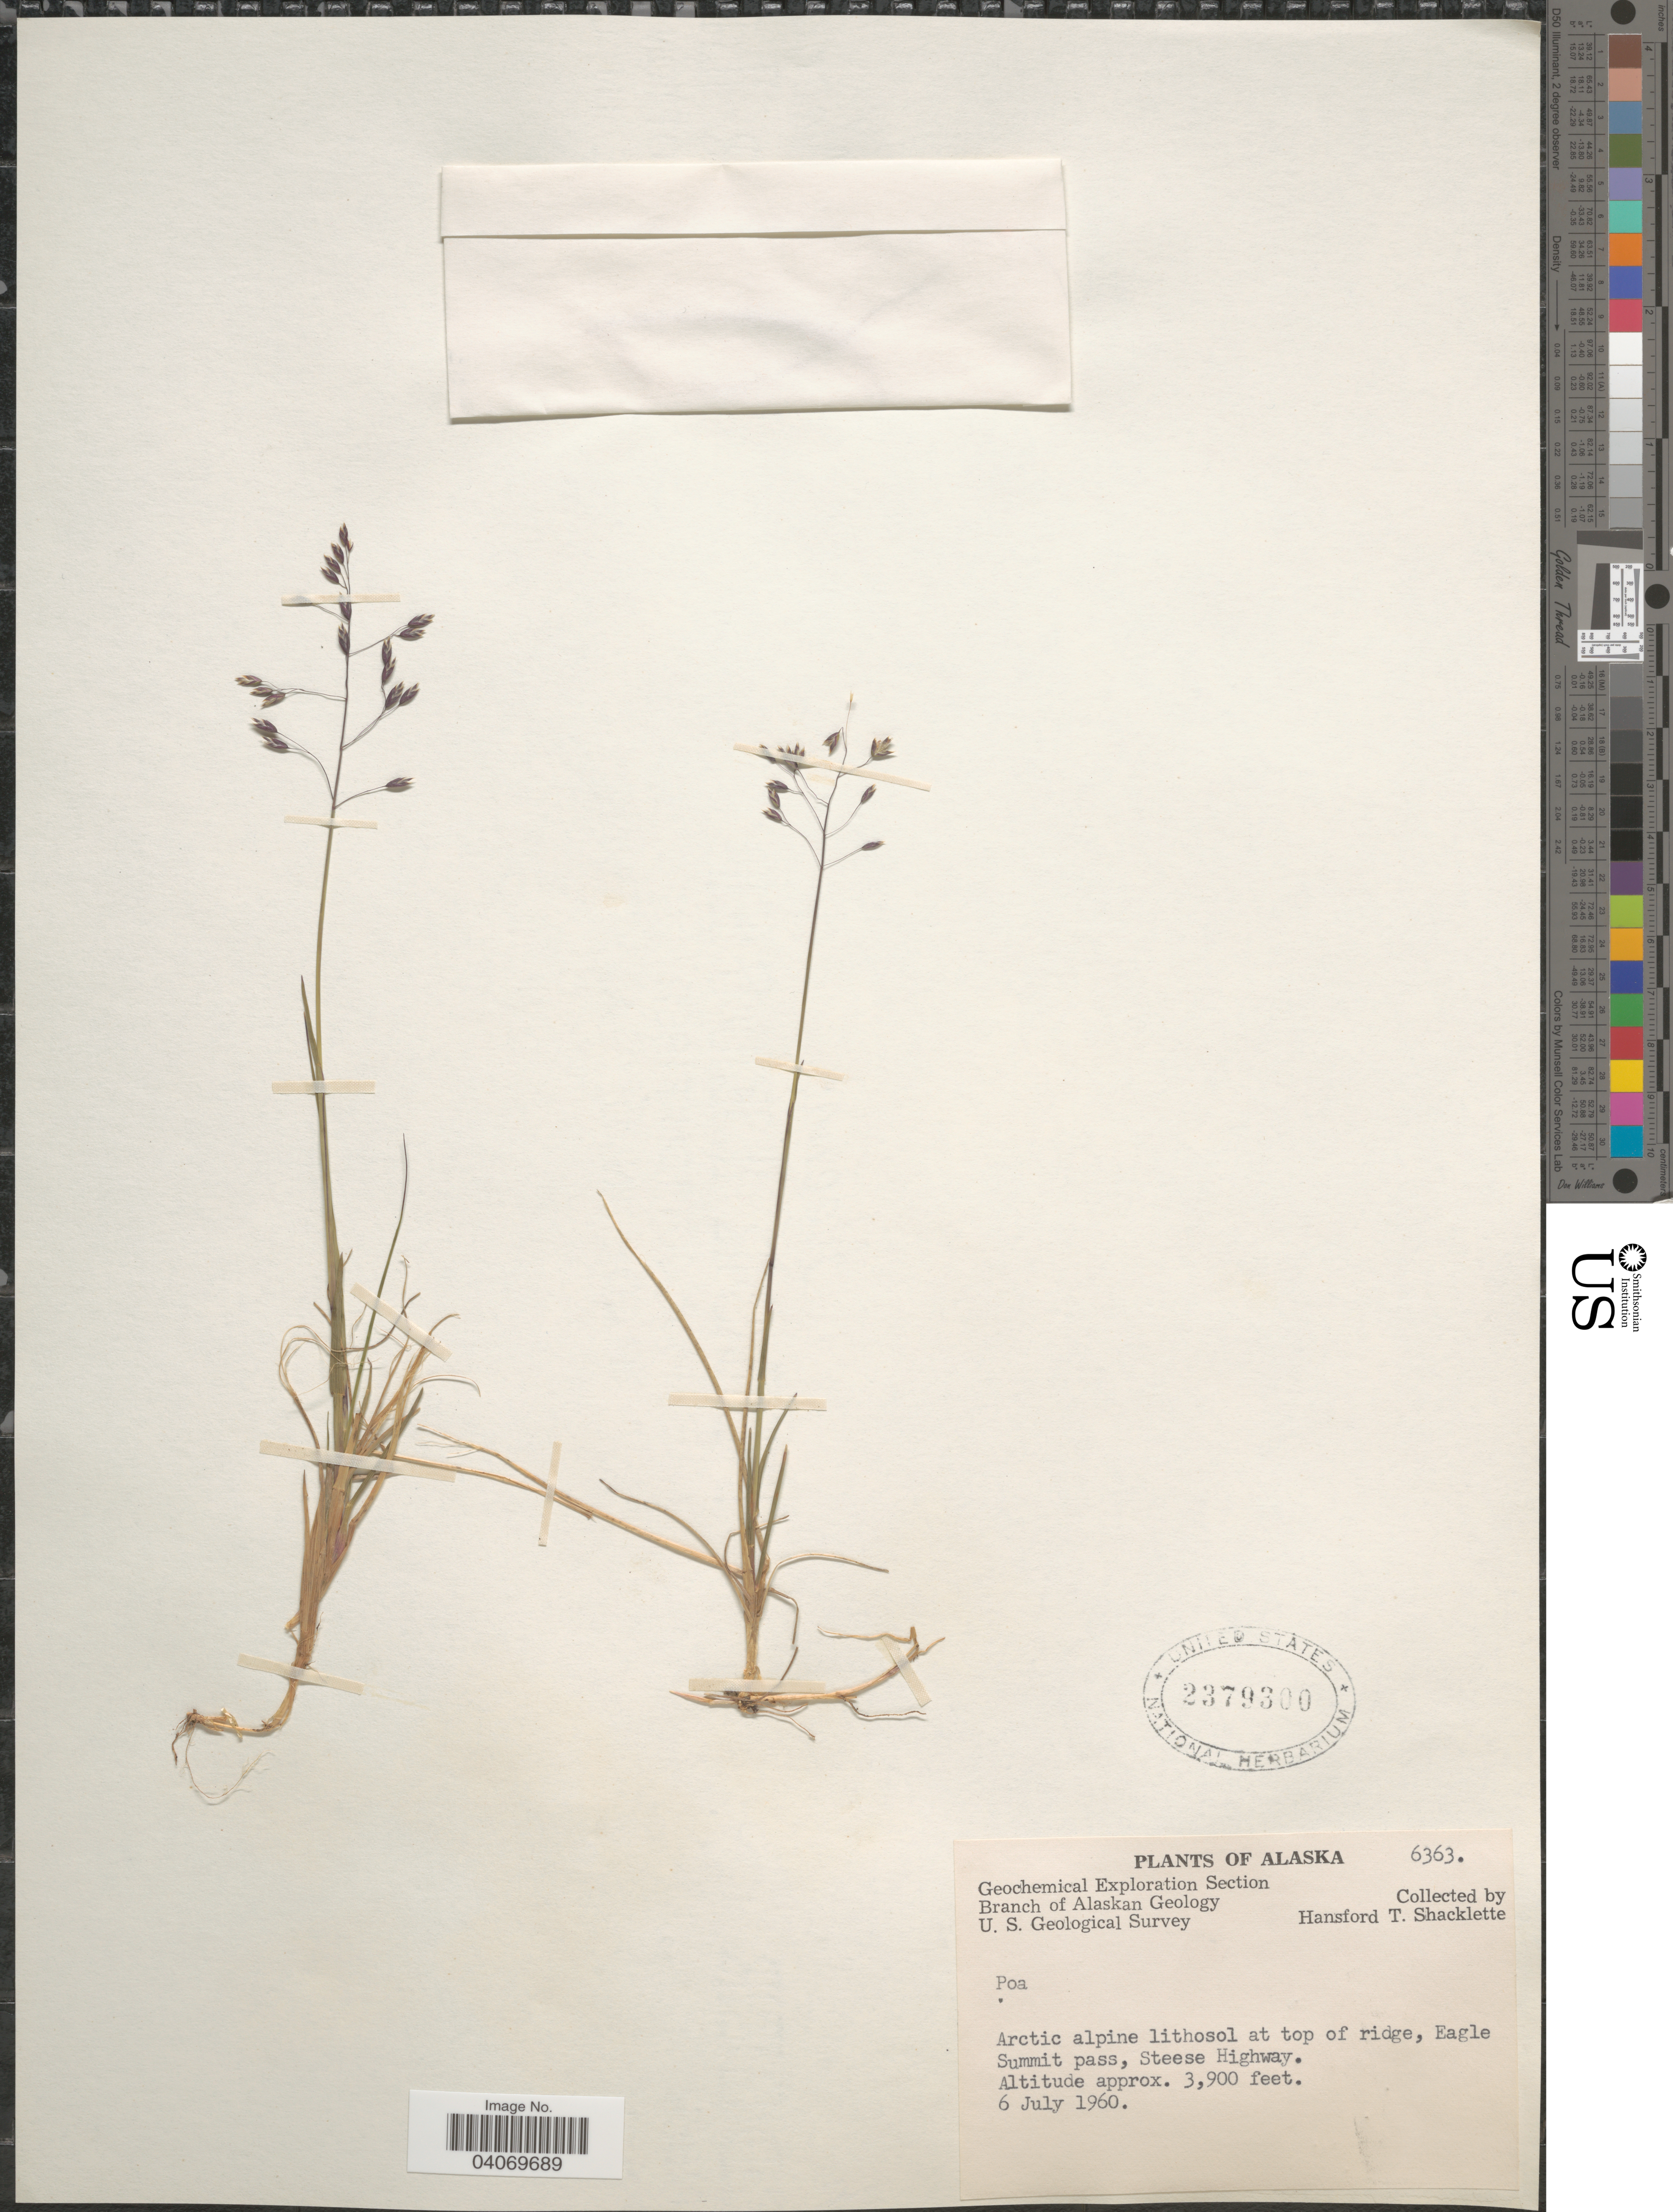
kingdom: Plantae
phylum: Tracheophyta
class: Liliopsida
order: Poales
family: Poaceae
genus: Poa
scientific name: Poa sp.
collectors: H. Shacklette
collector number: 6363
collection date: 1960-07-06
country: United States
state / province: Alaska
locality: Geochemical Exploration Section Branch of Alaskan Geology. U. S. Geological Survey. Arctic alpine lithosol at top of ridge Eagle Summit pass, Steese Highway.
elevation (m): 1189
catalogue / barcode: US 2379300